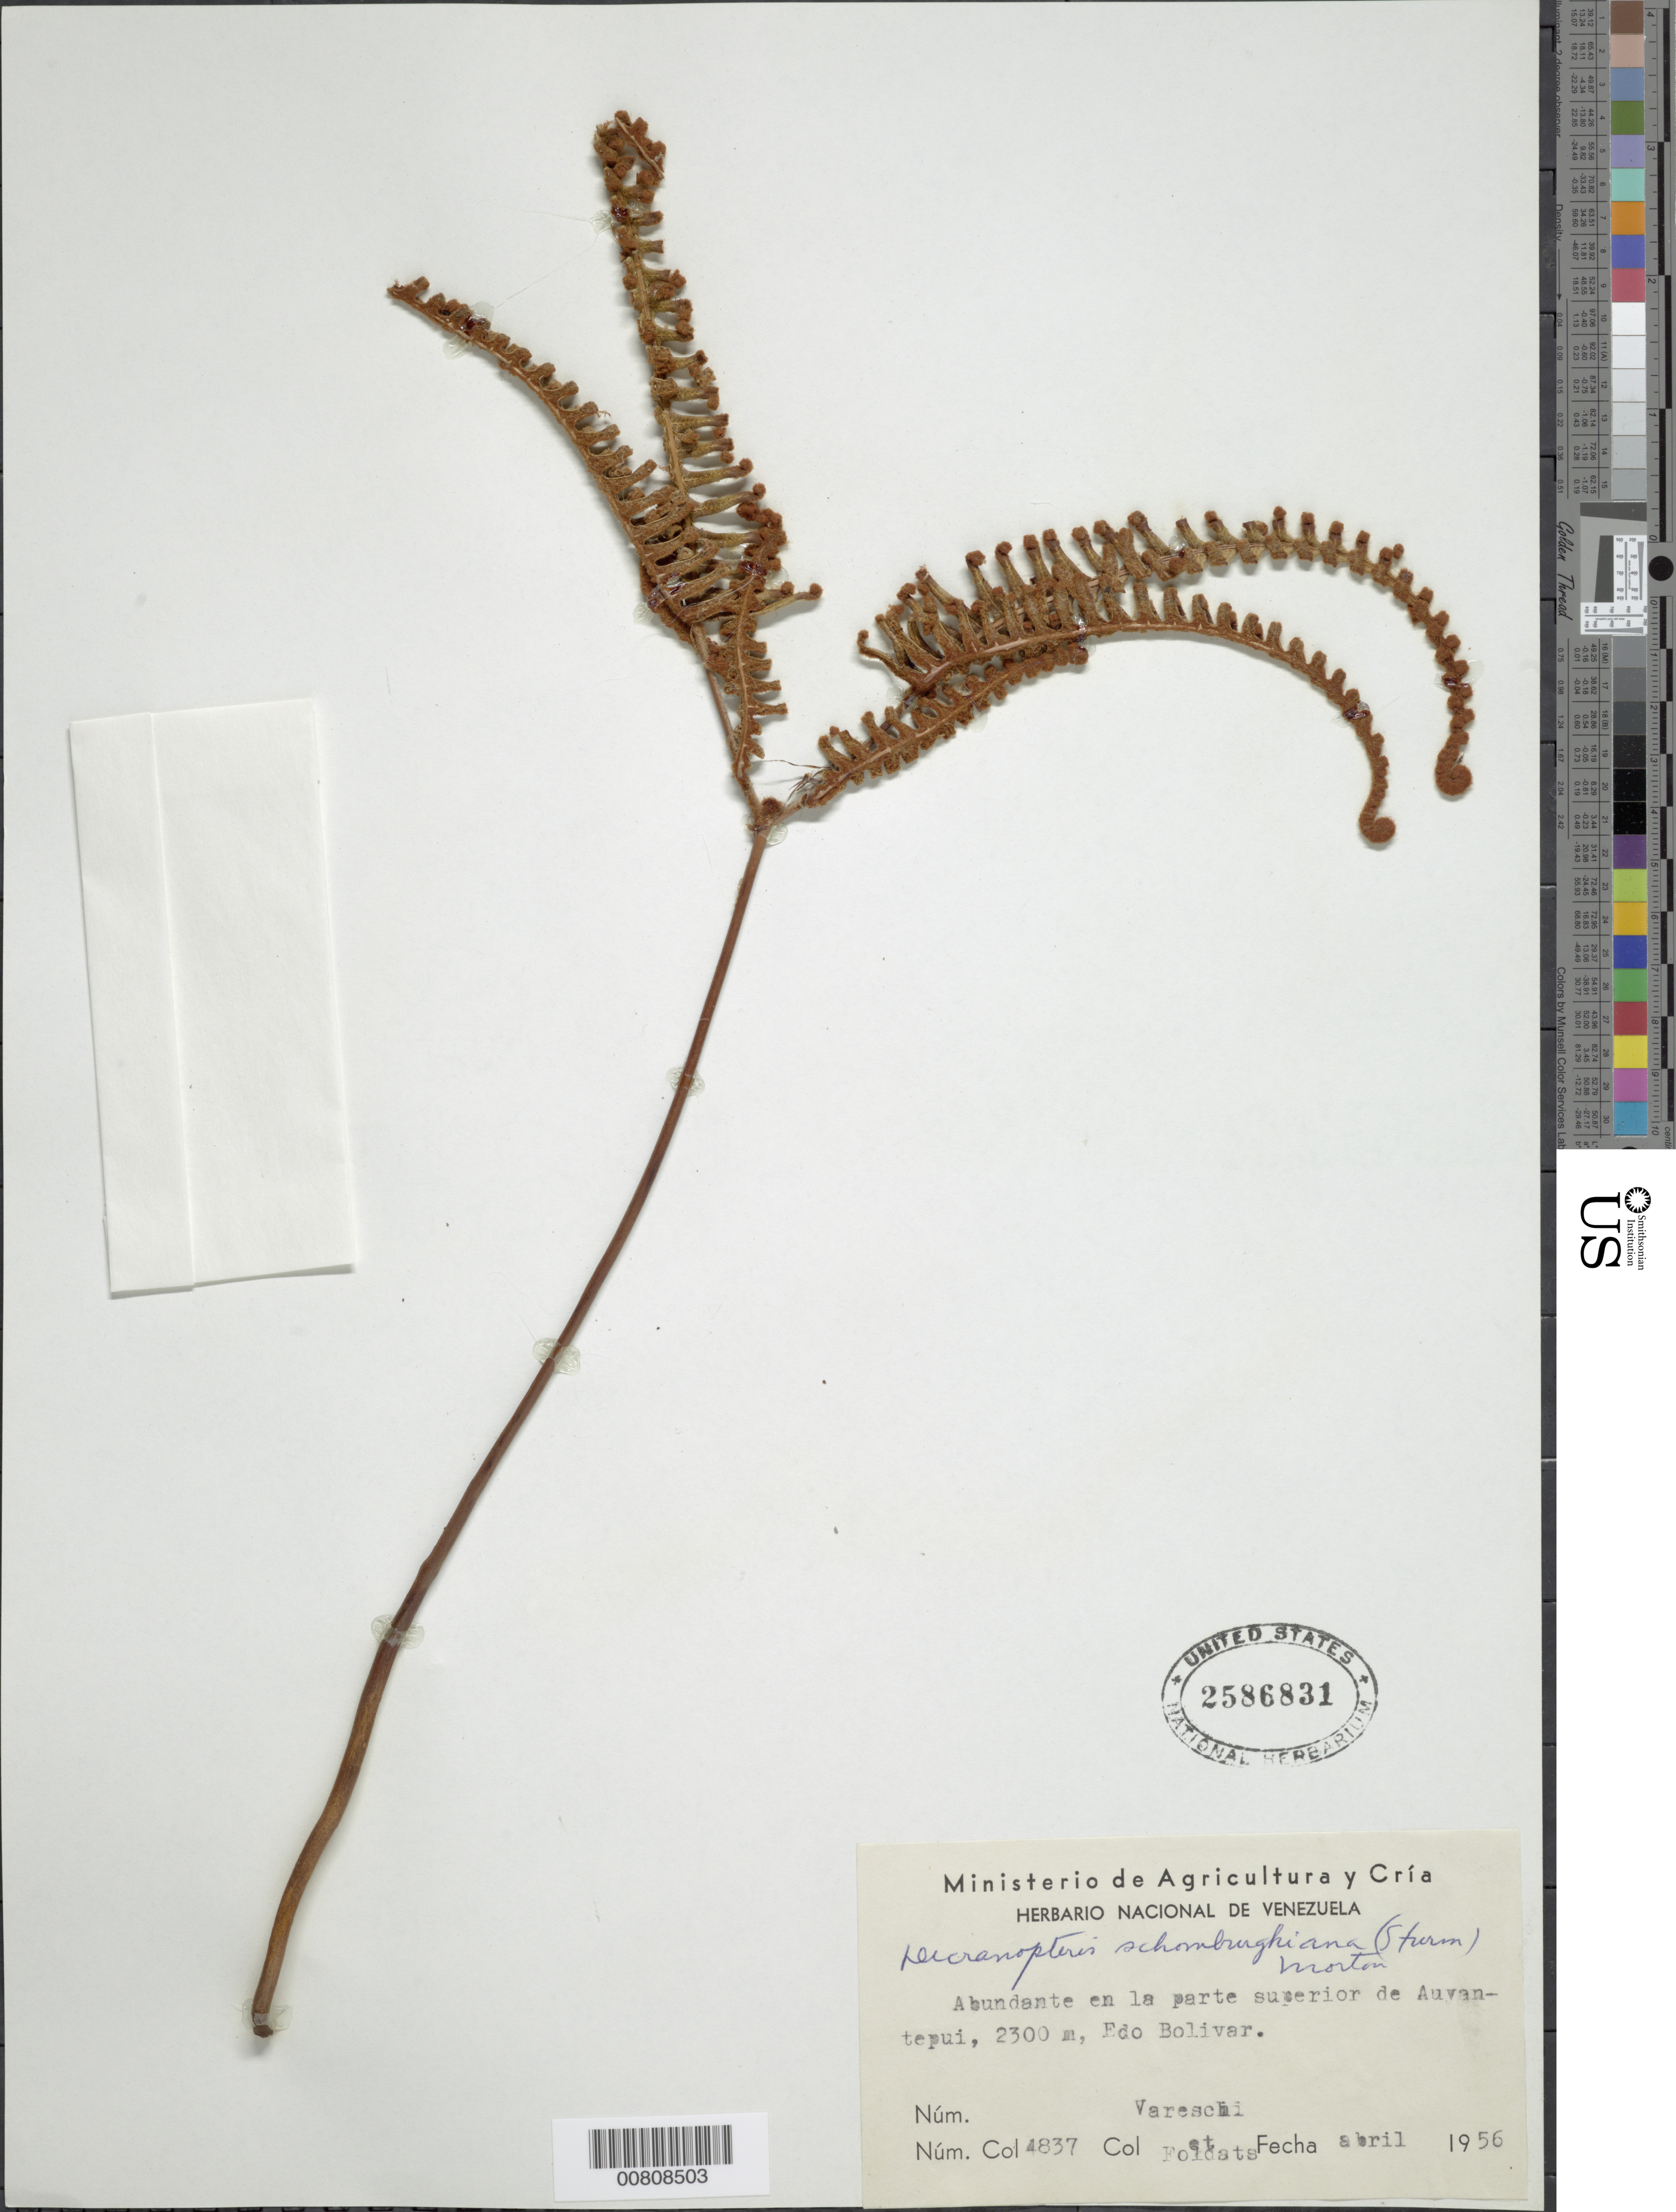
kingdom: Plantae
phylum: Tracheophyta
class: Polypodiopsida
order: Gleicheniales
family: Gleicheniaceae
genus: Dicranopteris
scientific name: Dicranopteris schomburgkiana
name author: (J.W. Sturm) C.V. Morton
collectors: V. Vareschi & E. Foldats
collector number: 4837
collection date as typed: Apr-56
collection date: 1956-04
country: Venezuela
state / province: Bolívar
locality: Auyan-tepuí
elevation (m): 2300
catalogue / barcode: US 2586831